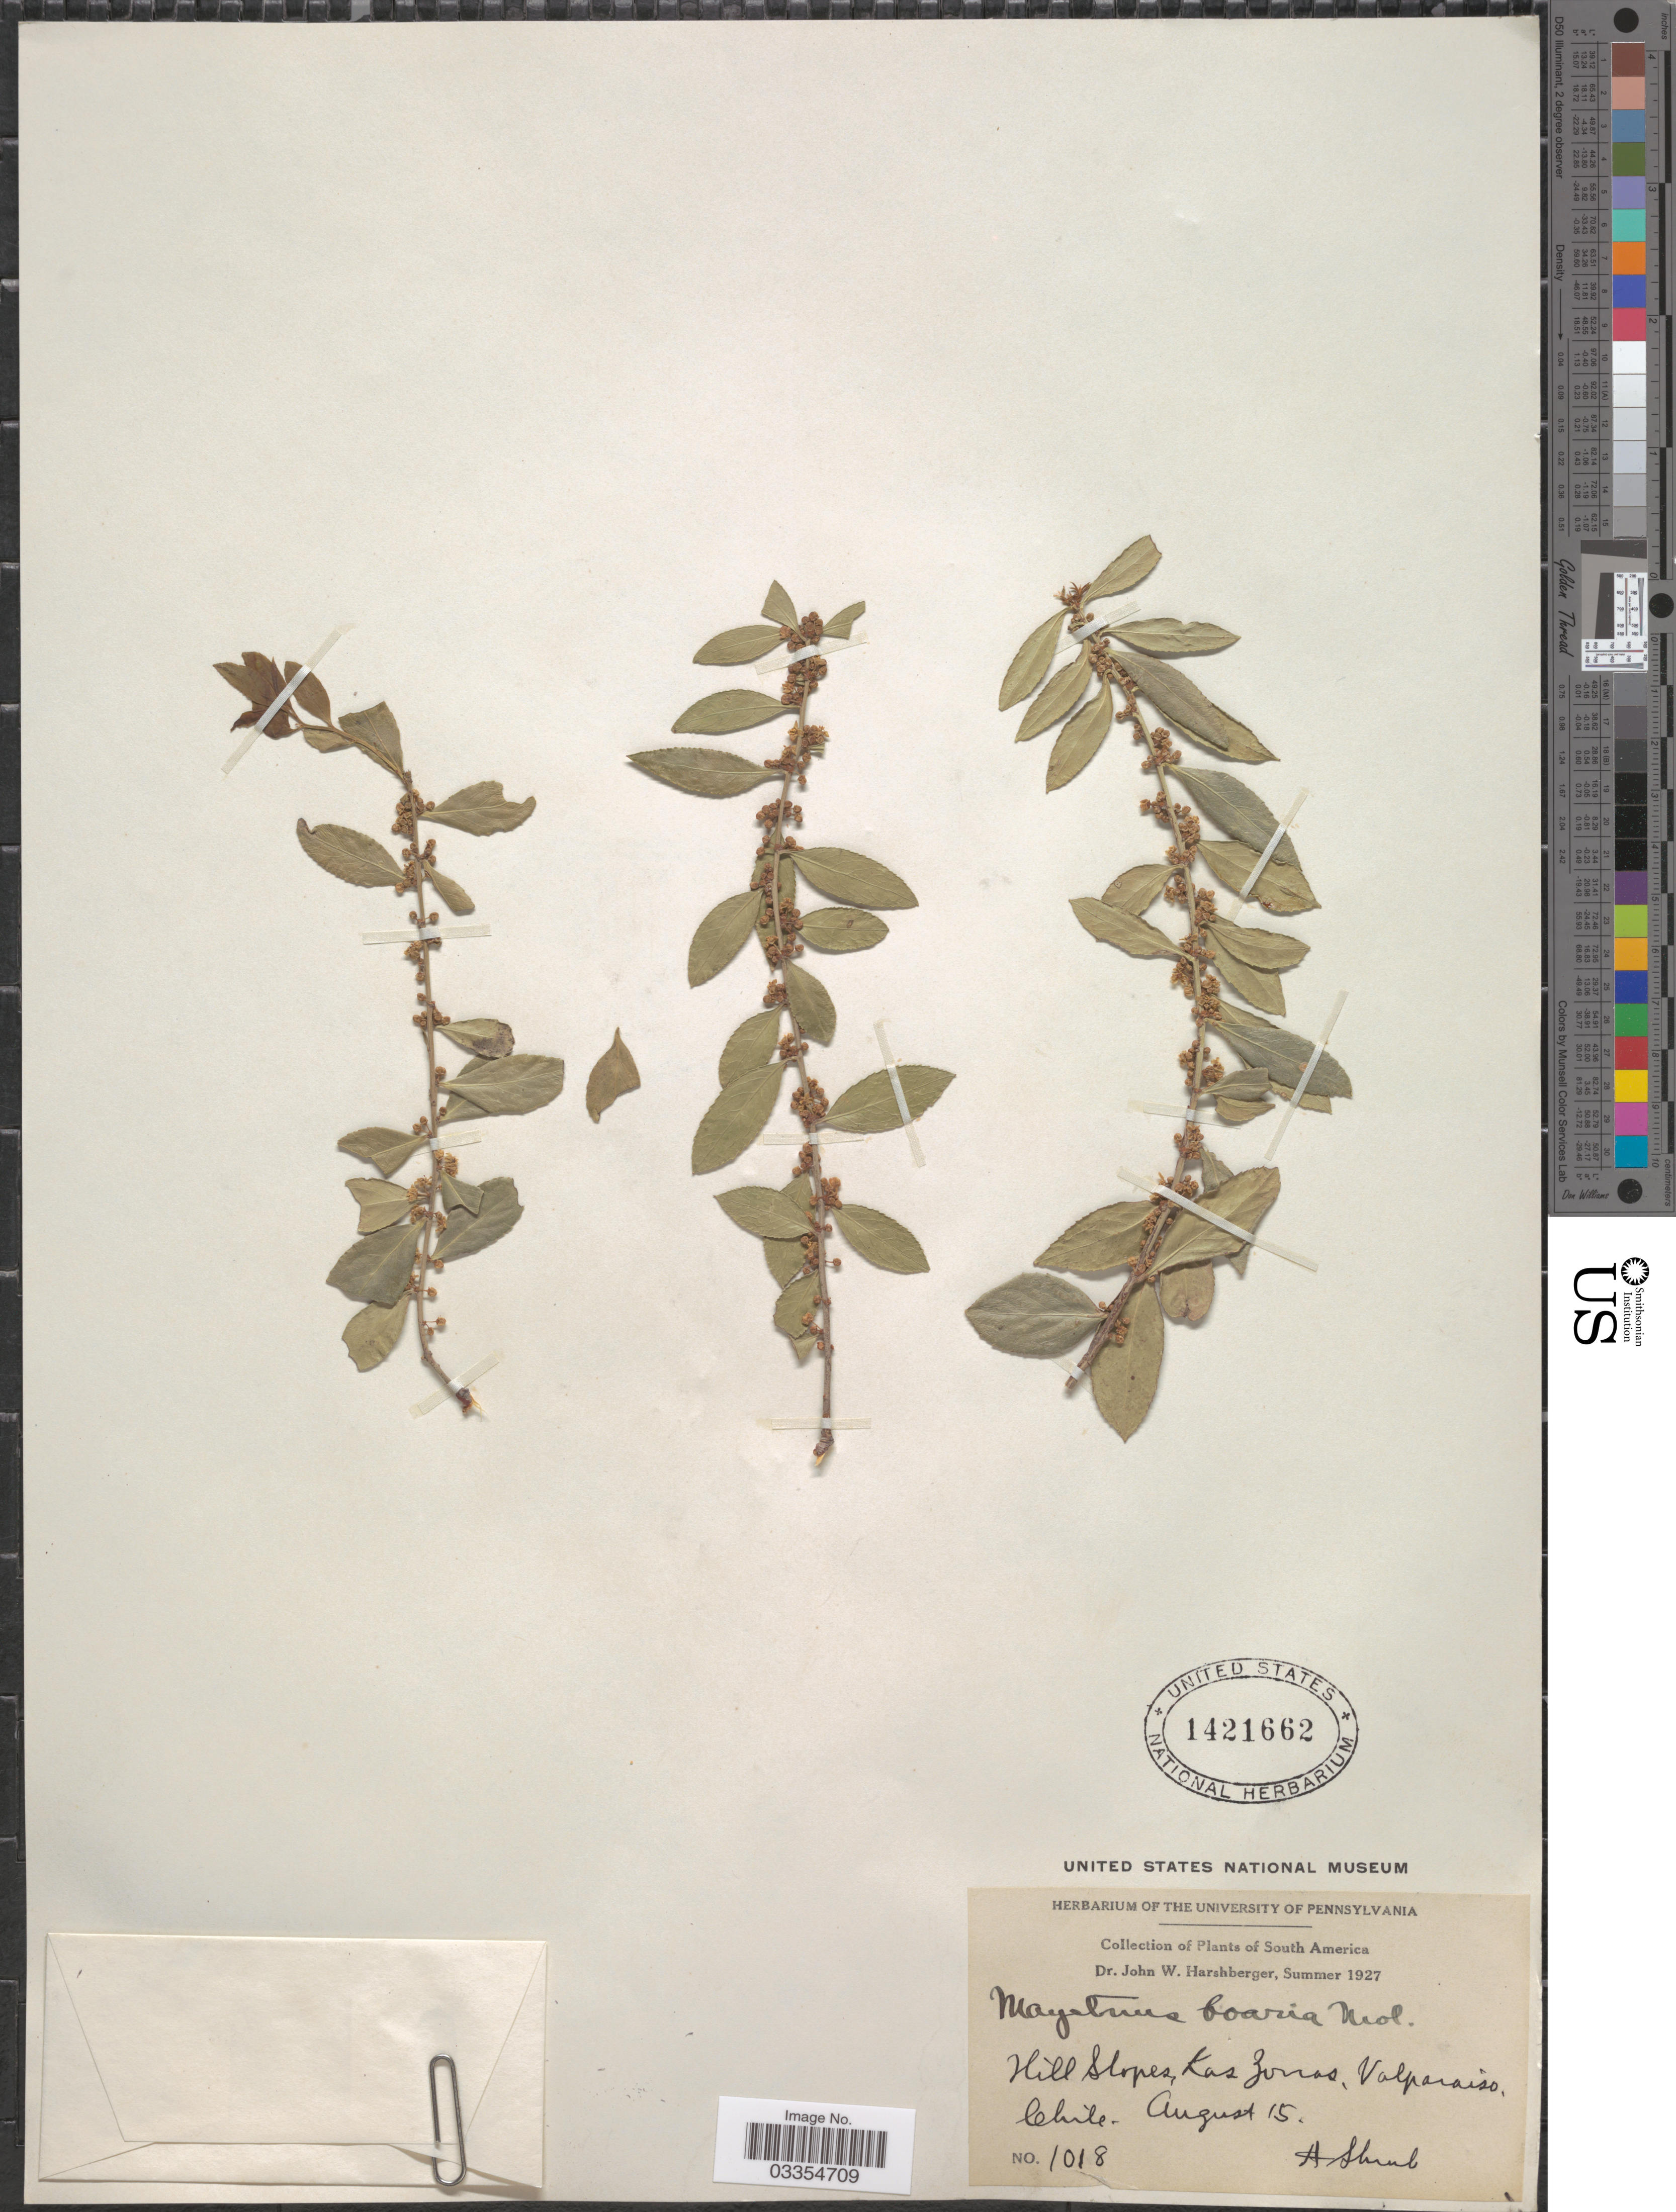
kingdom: Plantae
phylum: Tracheophyta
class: Magnoliopsida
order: Celastrales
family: Celastraceae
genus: Maytenus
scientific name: Maytenus boaria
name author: Molina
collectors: J. W. Harshberger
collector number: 1018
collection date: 1927-08-15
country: Chile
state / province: Valparaíso (V)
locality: Hill slopes, Las Zonas.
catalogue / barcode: US 1421662